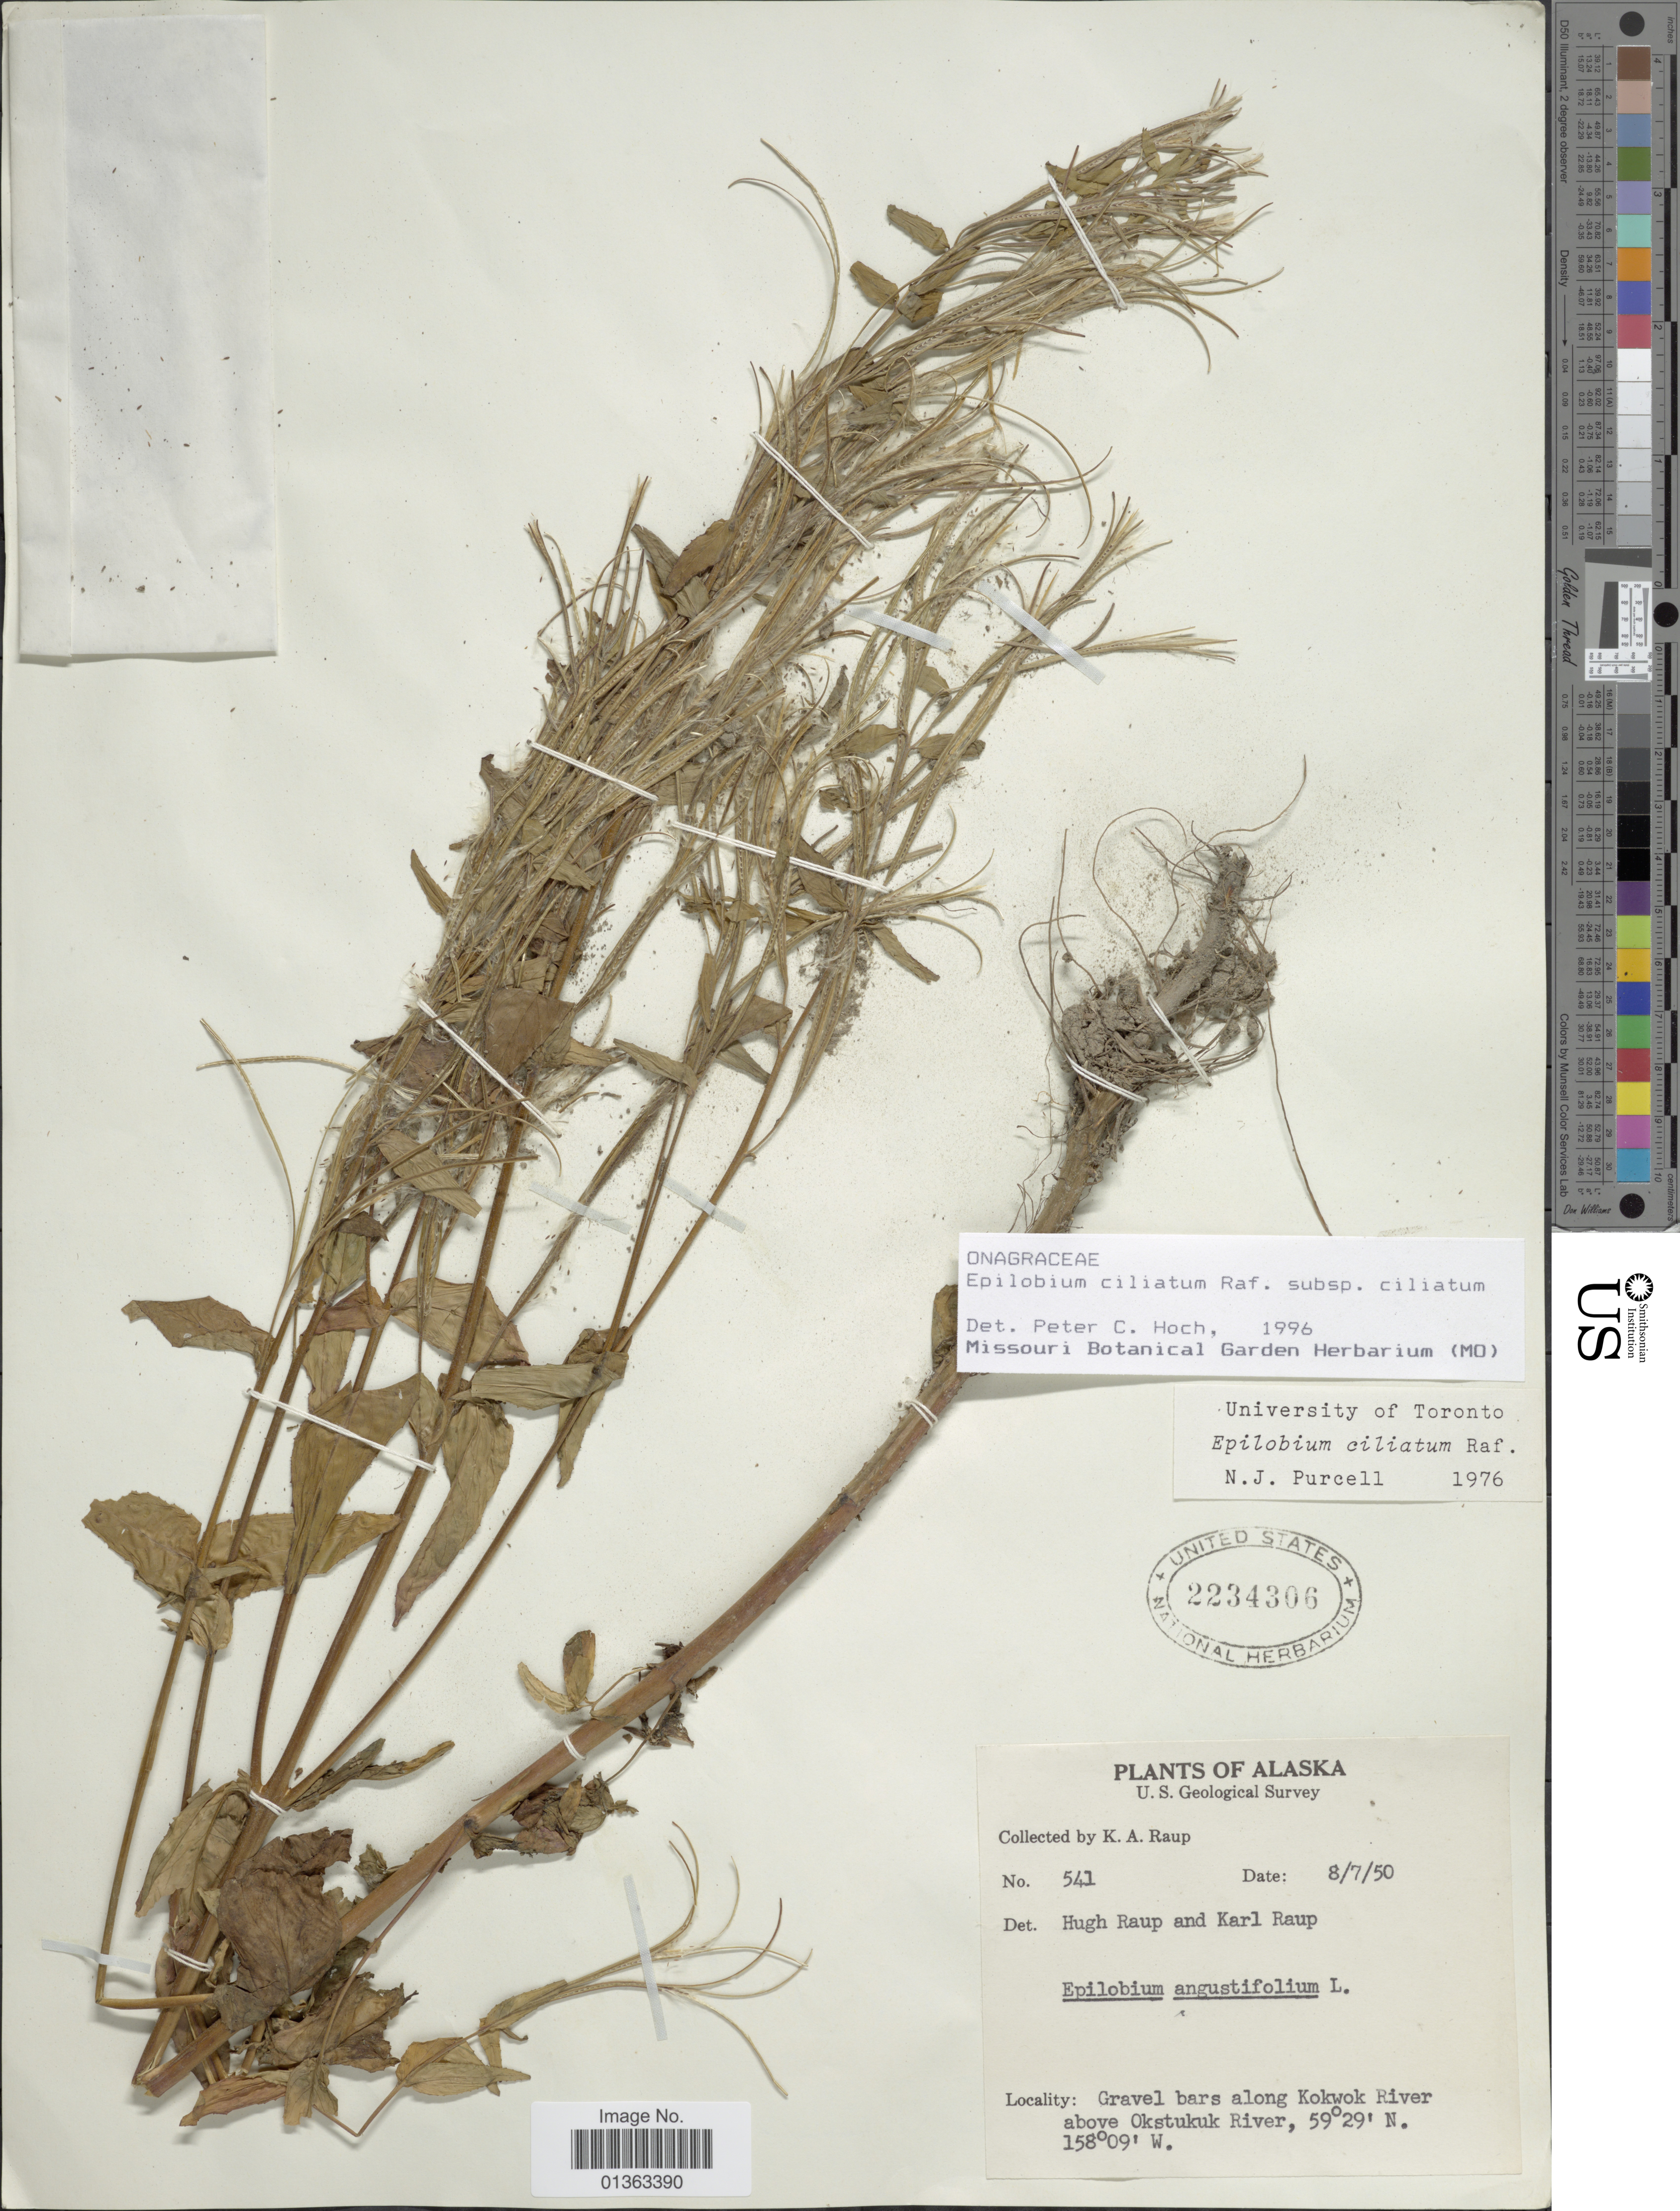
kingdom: Plantae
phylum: Tracheophyta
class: Magnoliopsida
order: Myrtales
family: Onagraceae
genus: Epilobium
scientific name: Epilobium ciliatum subsp. ciliatum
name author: Raf.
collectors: K. Raup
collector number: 541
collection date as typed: Transcribed d/m/y: 8/7/50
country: United States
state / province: Alaska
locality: Gravel bars along Kokwok River above Okstukuk River.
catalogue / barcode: US 2234306